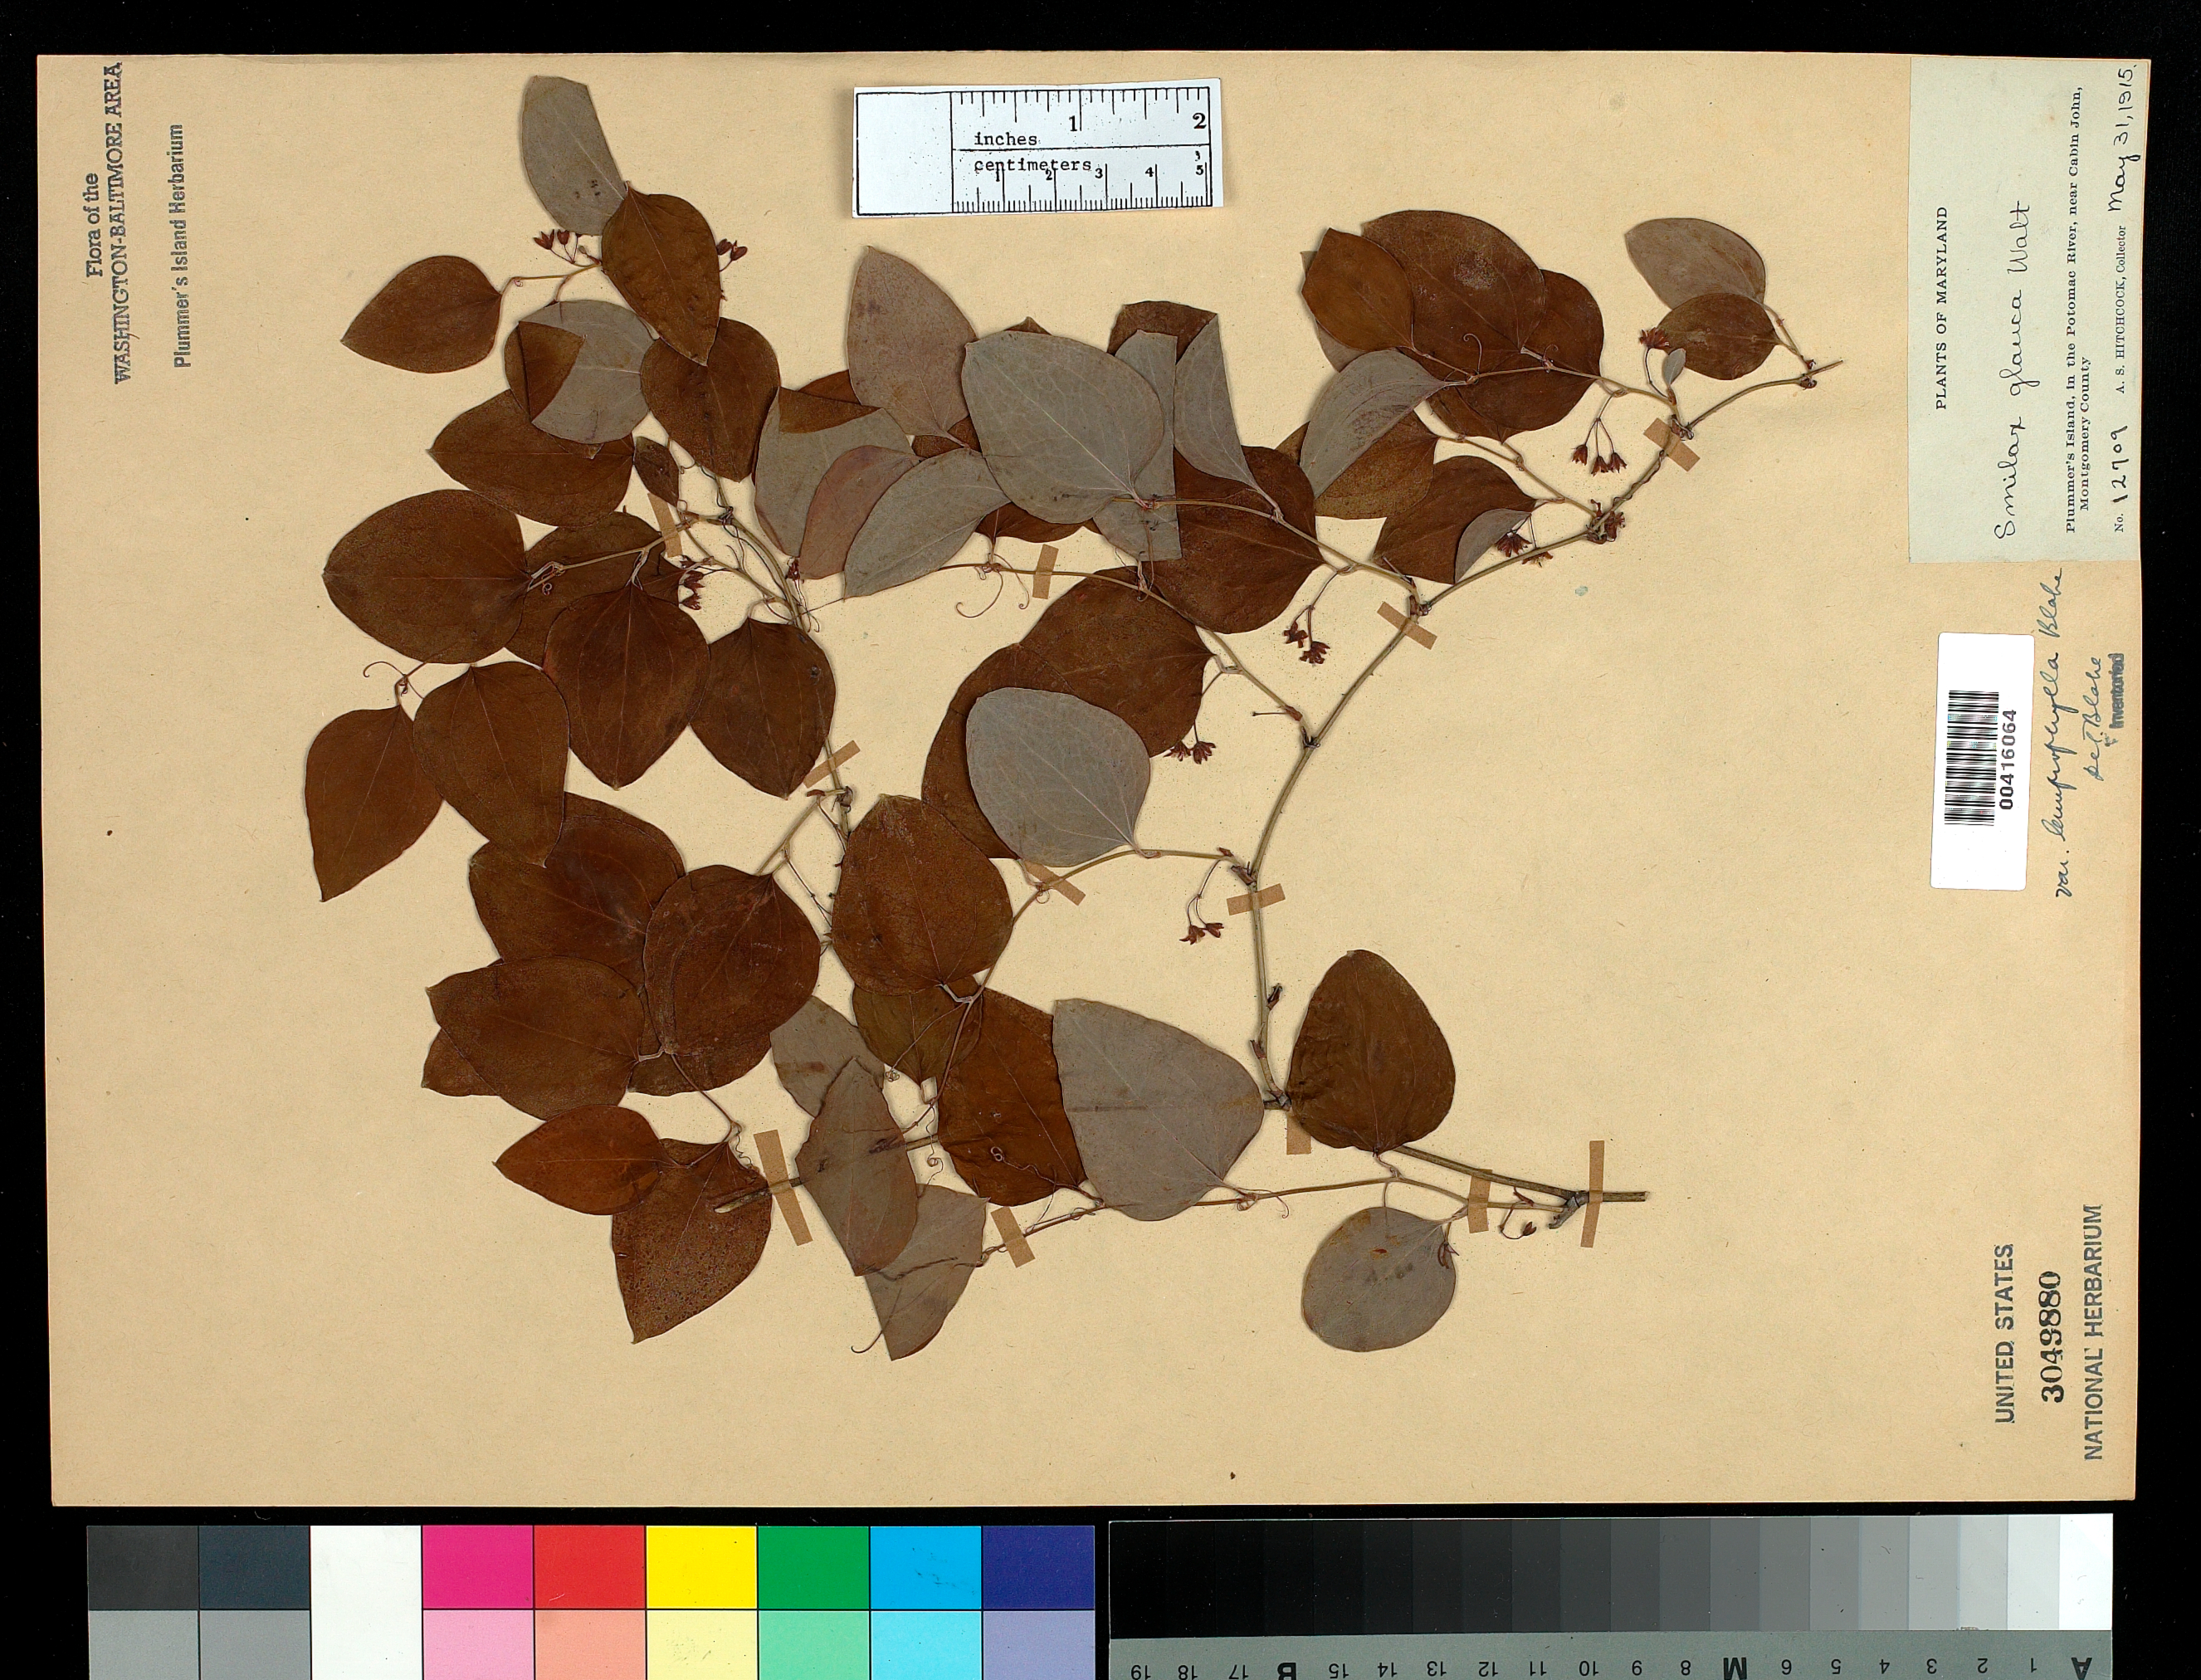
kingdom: Plantae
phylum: Tracheophyta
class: Liliopsida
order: Liliales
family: Smilacaceae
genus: Smilax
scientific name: Smilax glauca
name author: Walter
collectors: A. S. Hitchcock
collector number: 12709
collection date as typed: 31 May 1915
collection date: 1915-05-31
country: United States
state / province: Maryland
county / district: Montgomery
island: Plummers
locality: Plummer's Island C. & O. Canal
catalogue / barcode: US 3049880